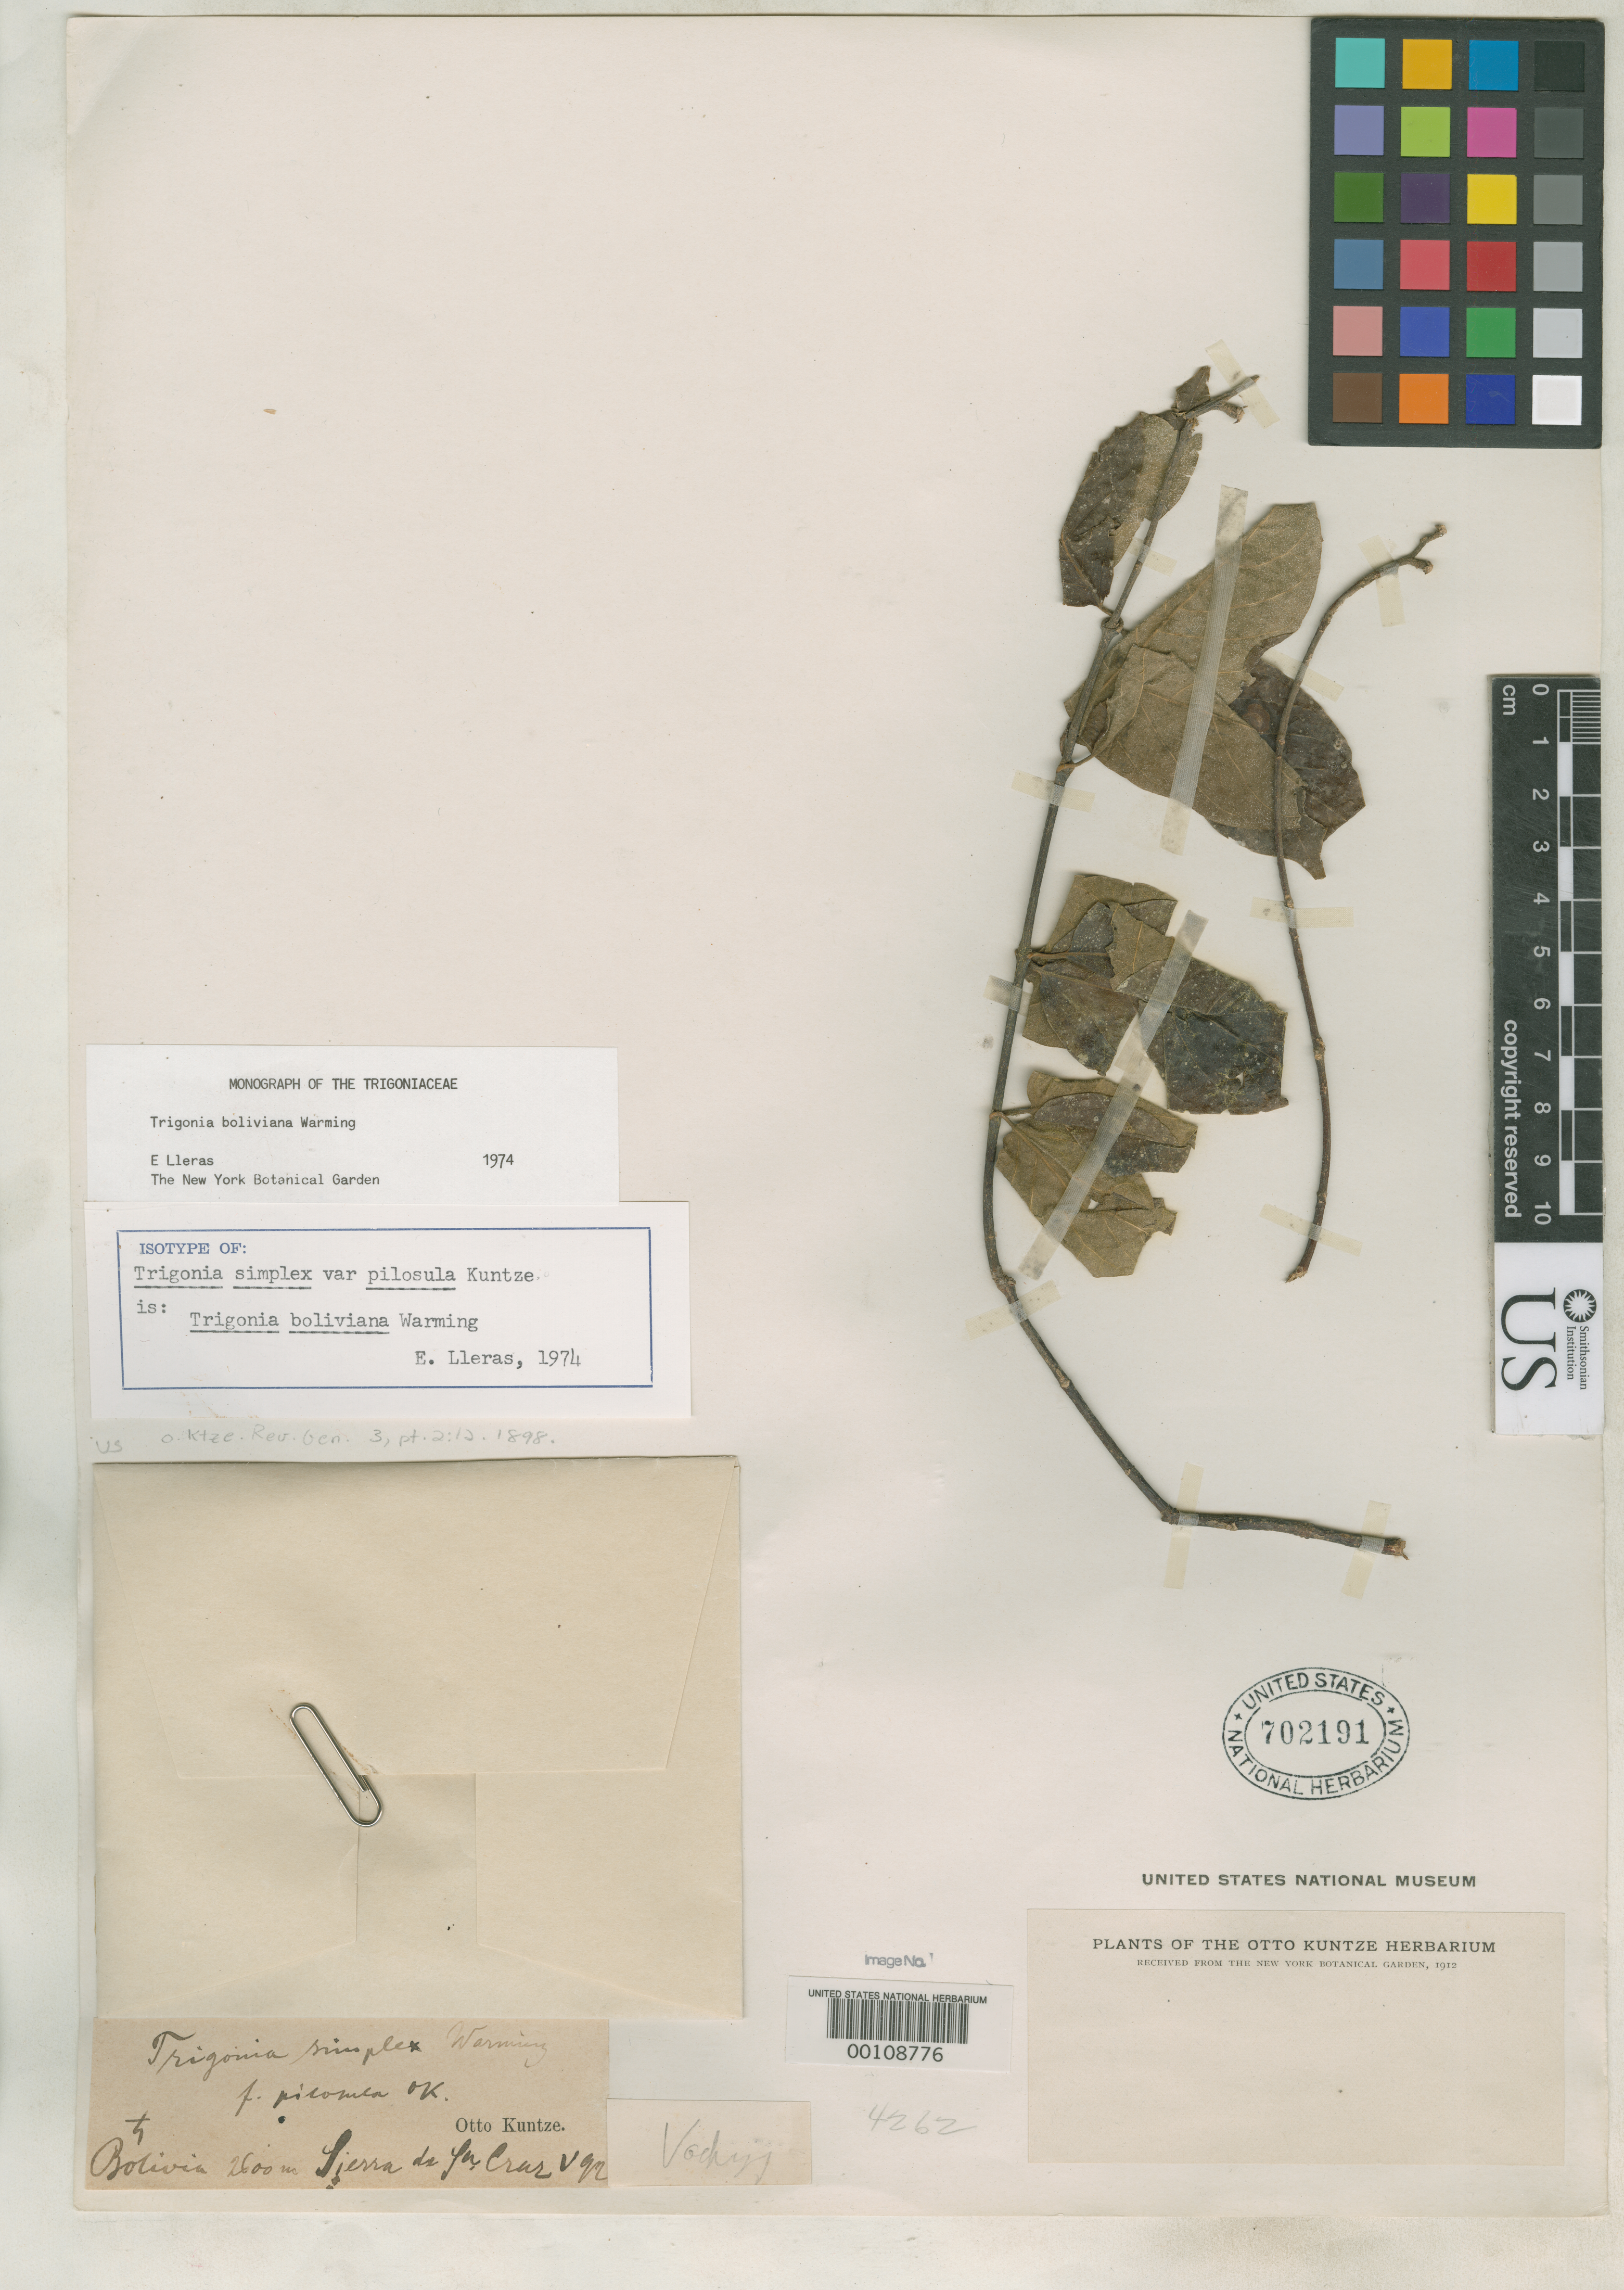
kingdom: Plantae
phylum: Tracheophyta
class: Magnoliopsida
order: Malpighiales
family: Trigoniaceae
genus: Trigonia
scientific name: Trigonia simplex var. pilosula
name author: Kuntze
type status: Isotype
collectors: C.E.O. Kuntze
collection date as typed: May 1892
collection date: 1892-05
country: Bolivia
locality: Yapacani.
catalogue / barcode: US 702191